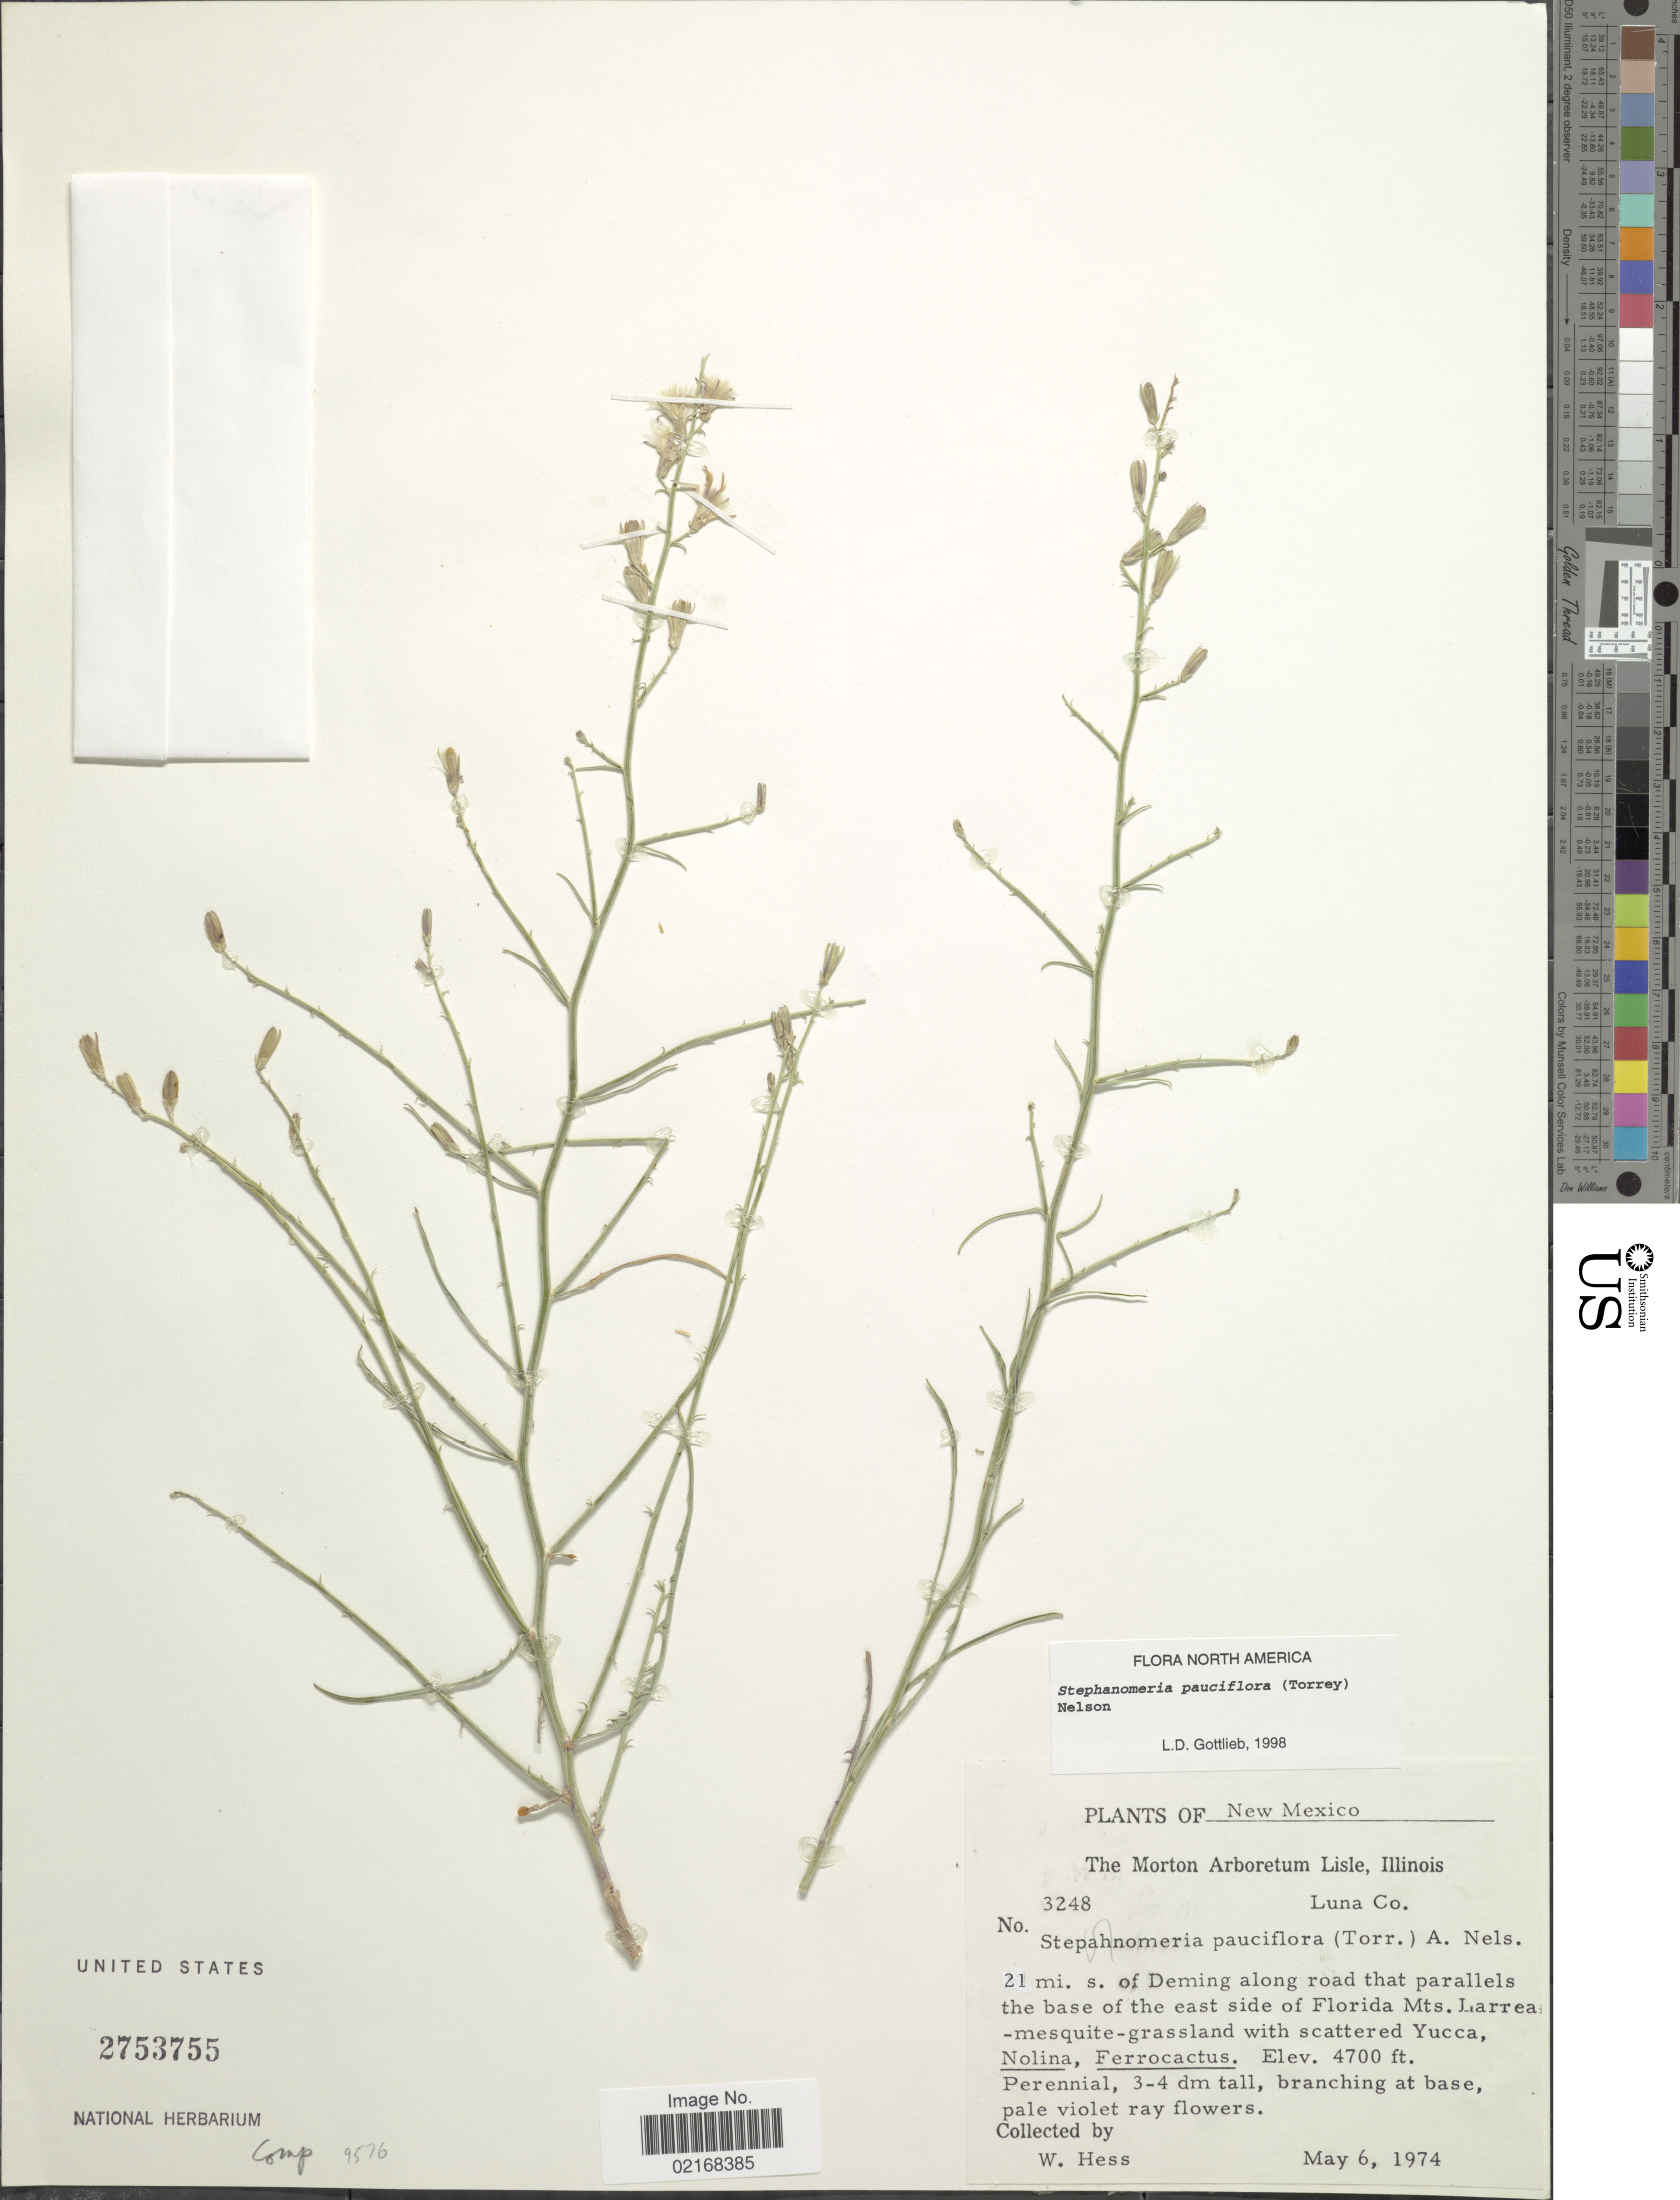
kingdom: Plantae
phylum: Tracheophyta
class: Magnoliopsida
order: Asterales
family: Asteraceae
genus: Stephanomeria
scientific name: Stephanomeria pauciflora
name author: (Torr.) A. Nelson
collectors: W. Hess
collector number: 3248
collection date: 1974-05-06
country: United States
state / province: New Mexico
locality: Luna Co. 21 mi. s. of Deming along road that parallels the base of the east side of Florida Mts.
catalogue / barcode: US 2753755